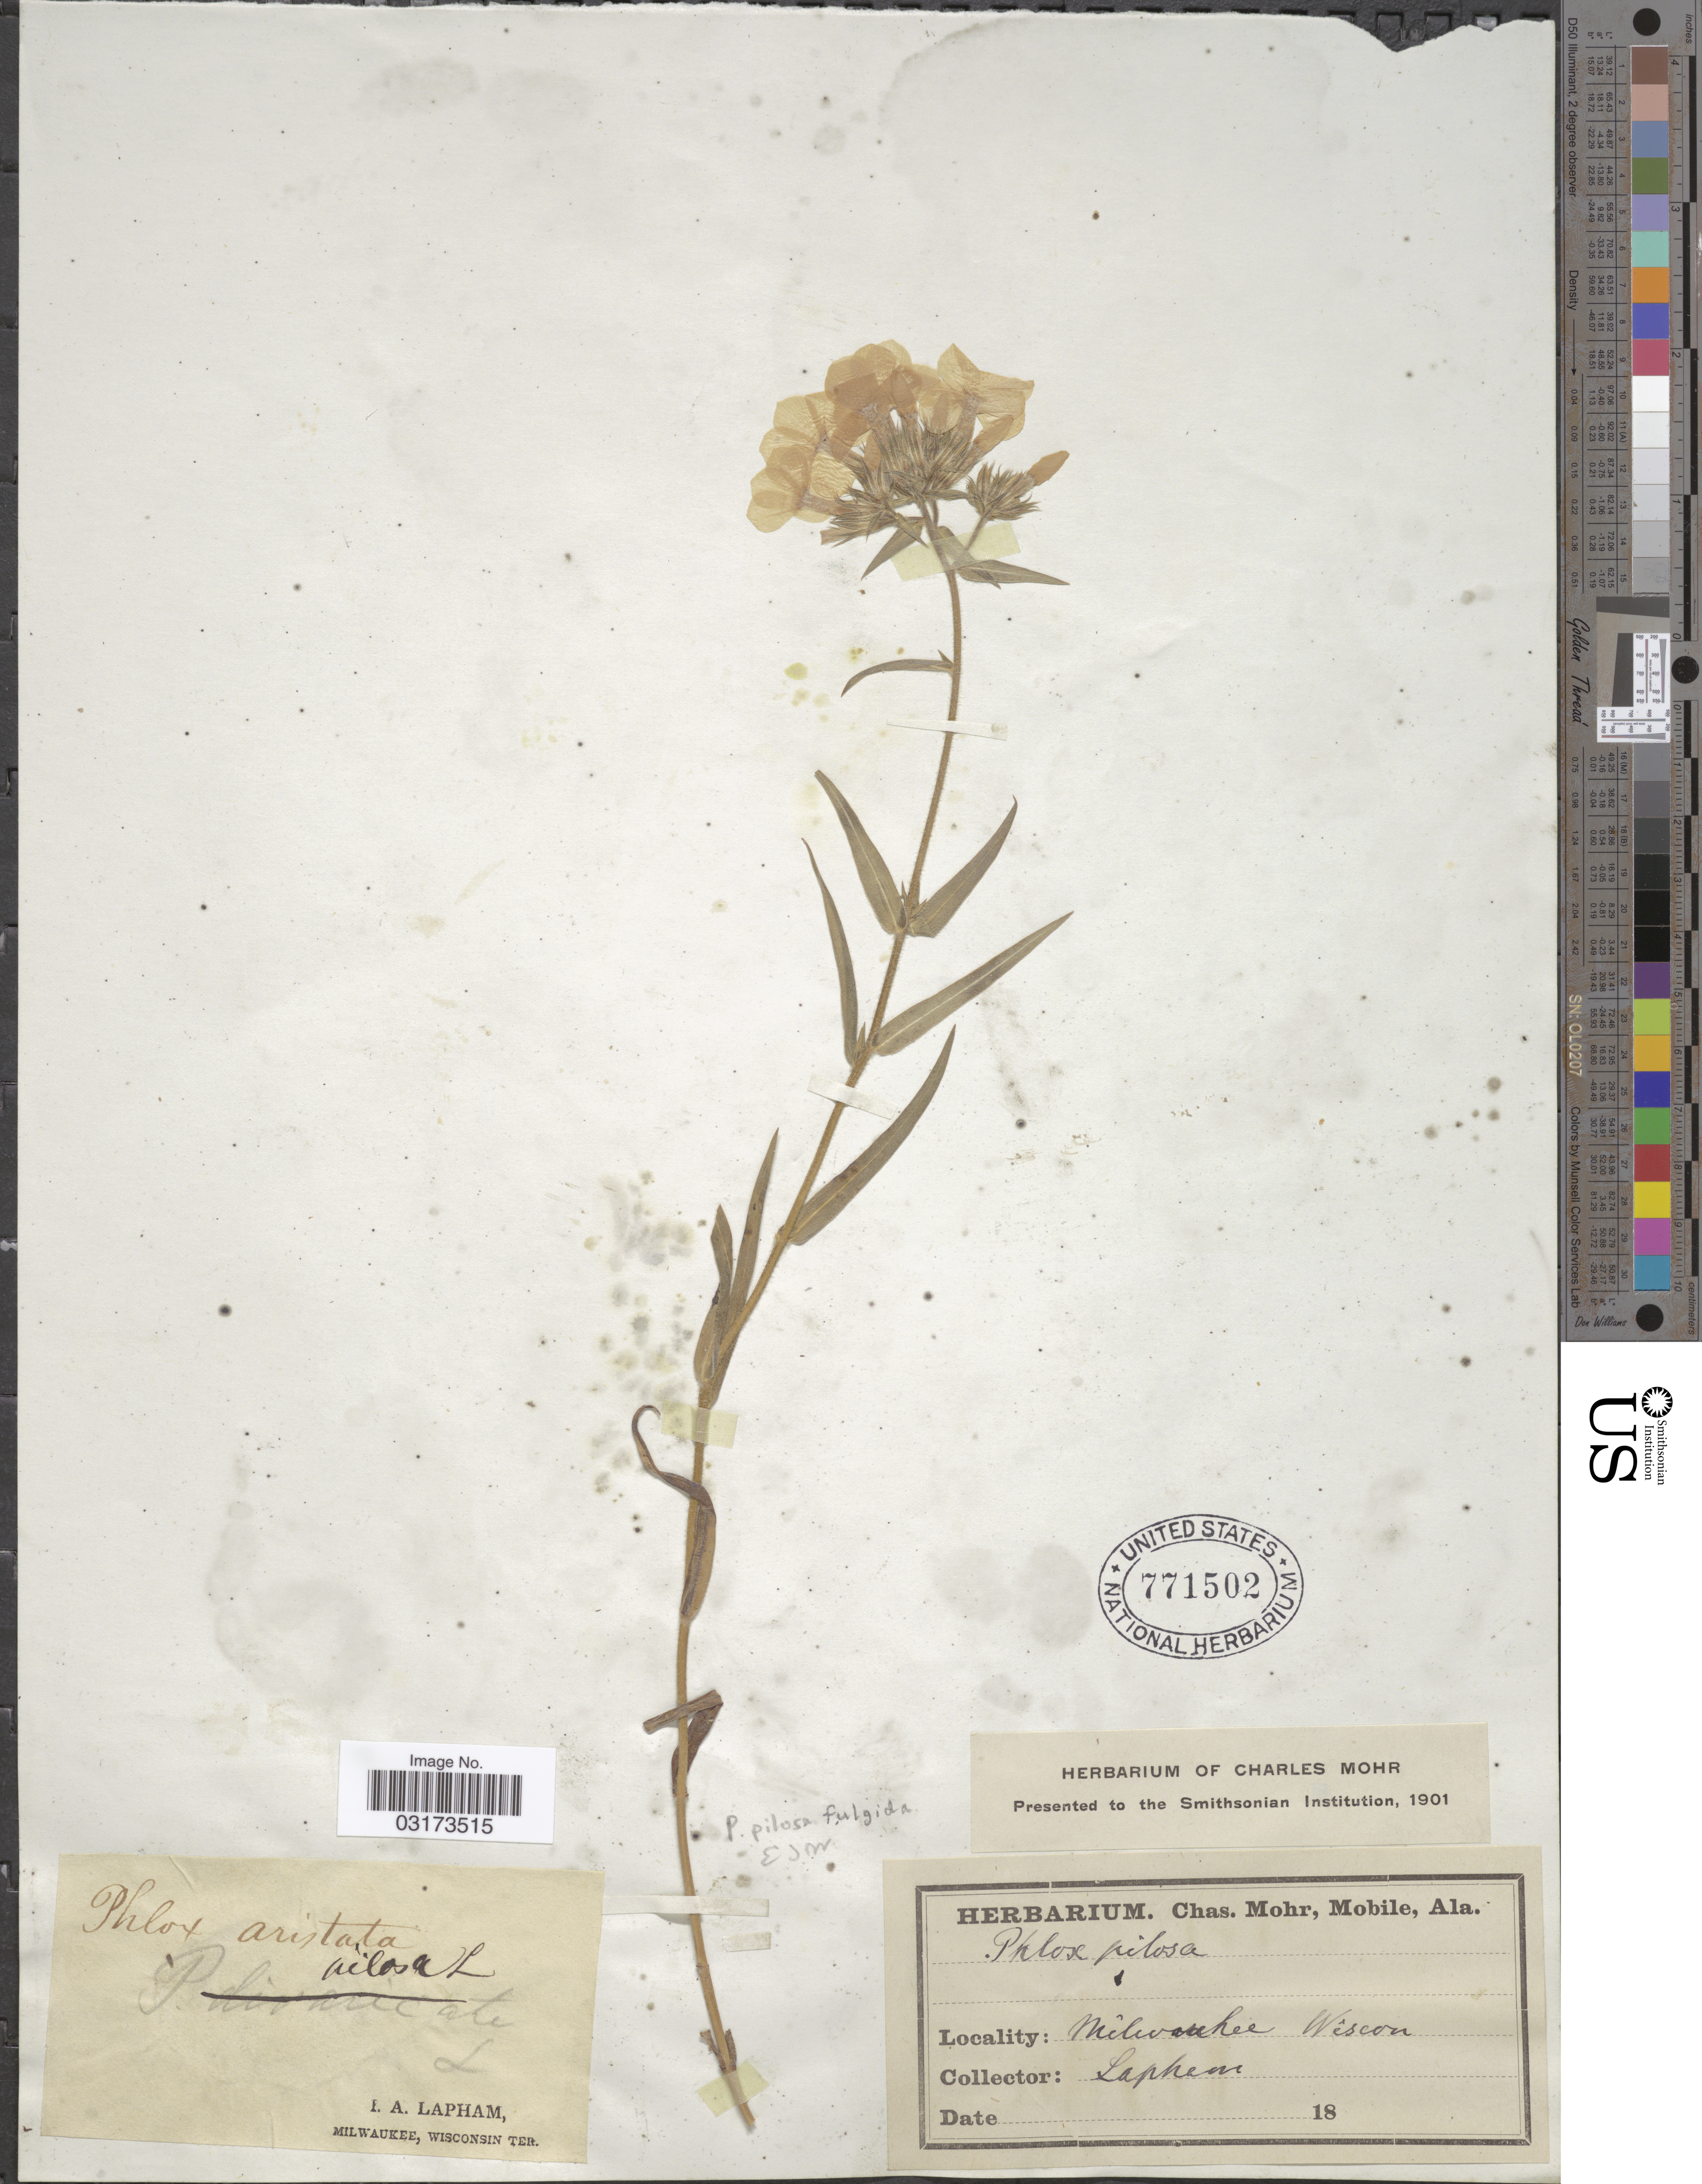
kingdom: Plantae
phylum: Tracheophyta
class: Magnoliopsida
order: Ericales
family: Polemoniaceae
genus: Phlox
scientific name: Phlox pilosa subsp. fulgida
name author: (Wherry) Wherry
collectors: I. Lapham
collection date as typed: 18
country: United States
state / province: Wisconsin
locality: Milwaukee.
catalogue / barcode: US 771502